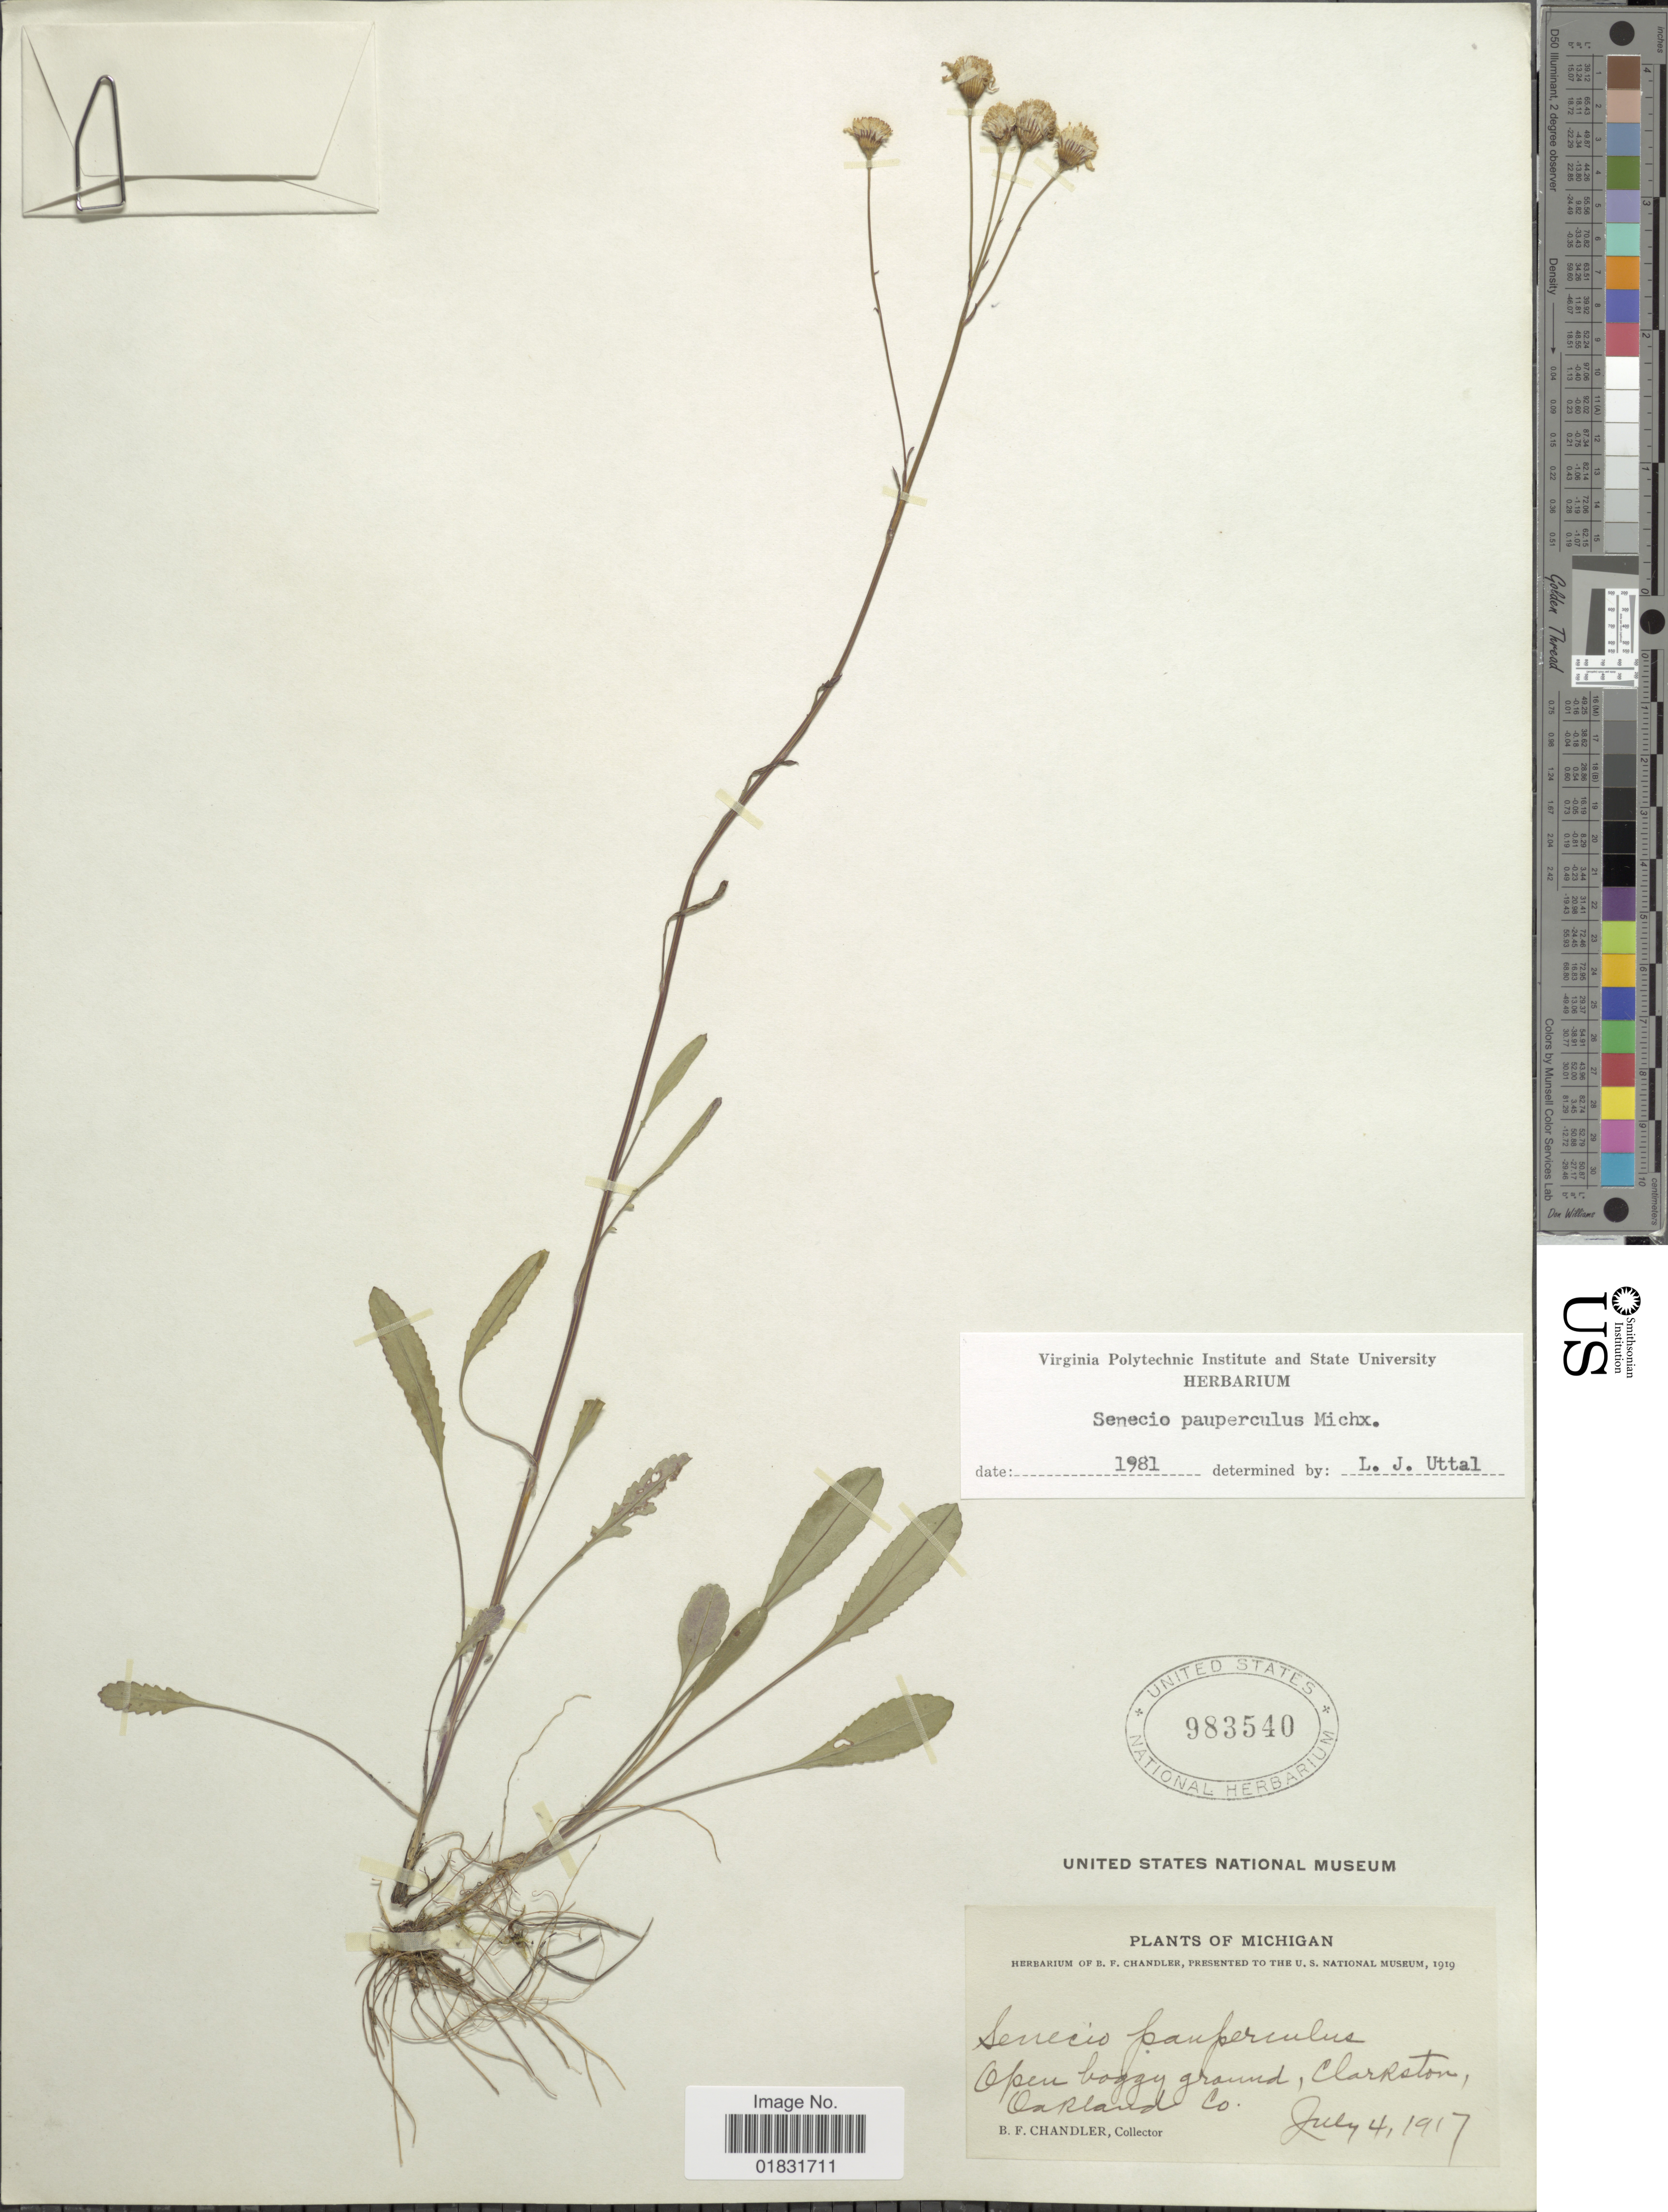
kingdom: Plantae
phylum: Tracheophyta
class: Magnoliopsida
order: Asterales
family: Asteraceae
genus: Packera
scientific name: Packera paupercula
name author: (Michx.) Á. Löve & D. Löve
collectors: B. F. Chandler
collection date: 1917-07-04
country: United States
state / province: Michigan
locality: Open boggy ground, Clarkston, Oakland Co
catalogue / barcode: US 983540